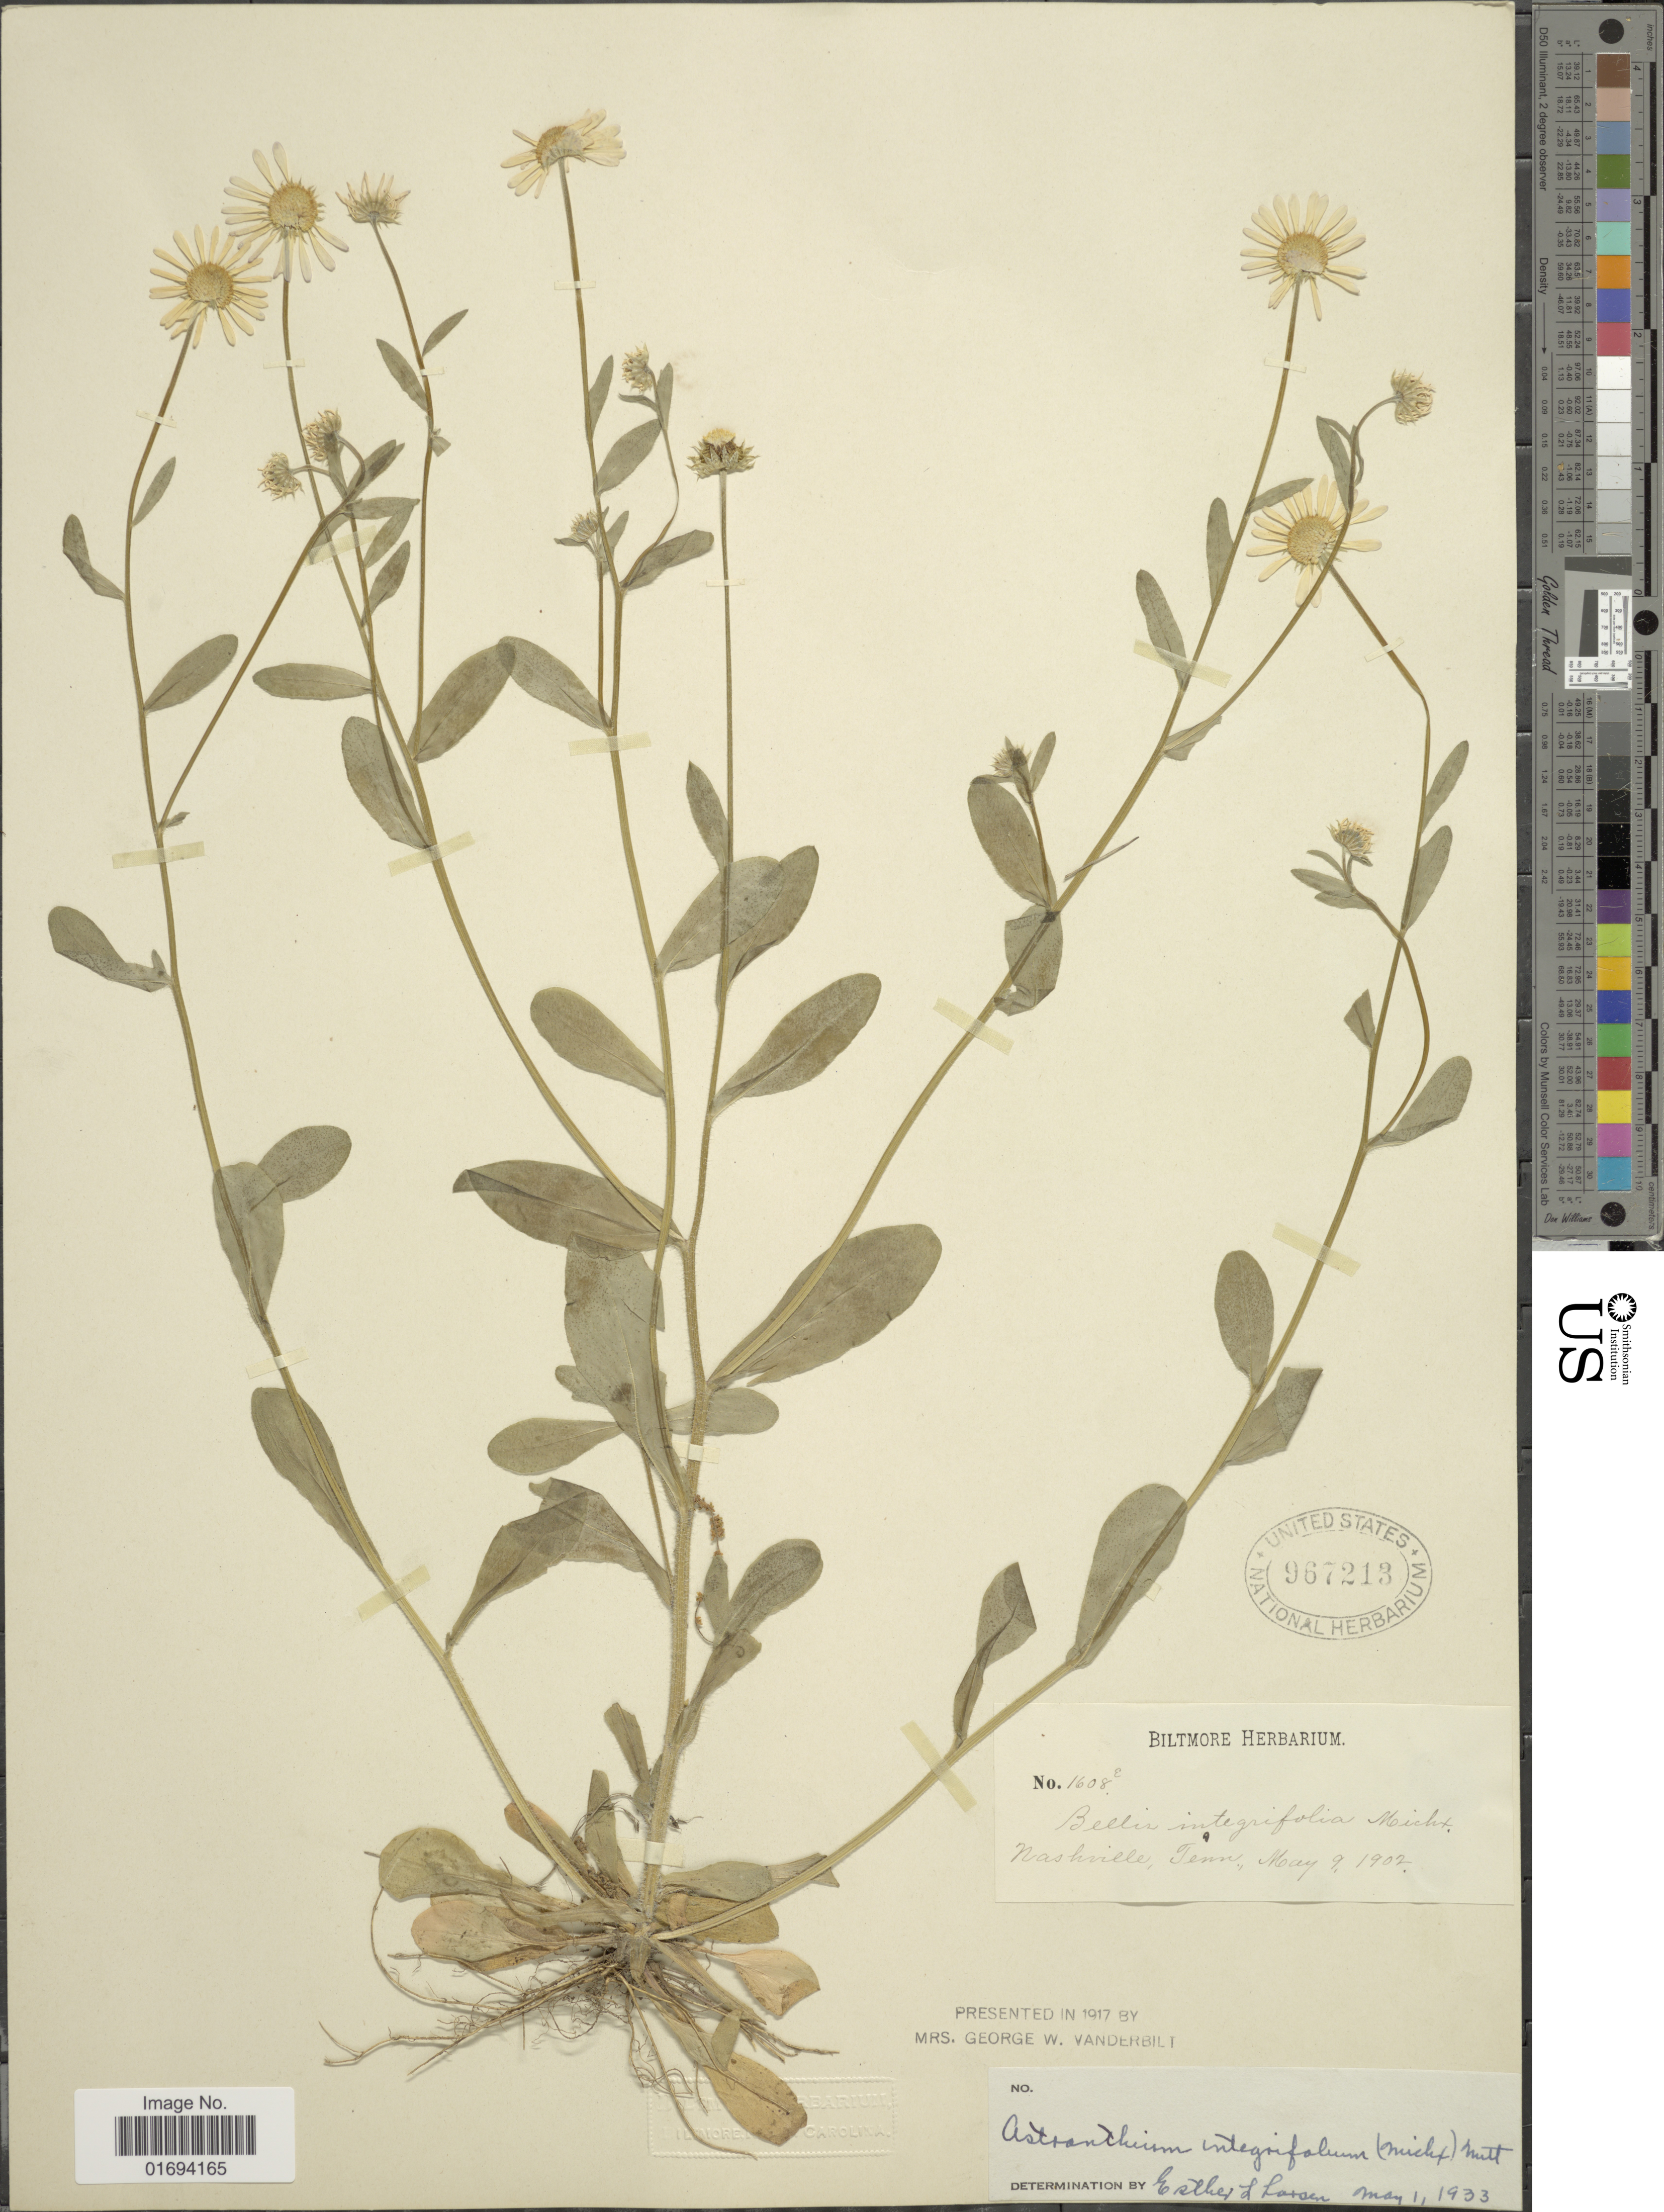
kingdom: Plantae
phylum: Tracheophyta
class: Magnoliopsida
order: Asterales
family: Asteraceae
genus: Astranthium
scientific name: Astranthium integrifolium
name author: (Michx.) Nutt.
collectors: ex herb. Biltmore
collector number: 1608e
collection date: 1902-05-09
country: United States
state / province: Tennessee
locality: Nashville, Tenn.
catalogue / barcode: US 967213